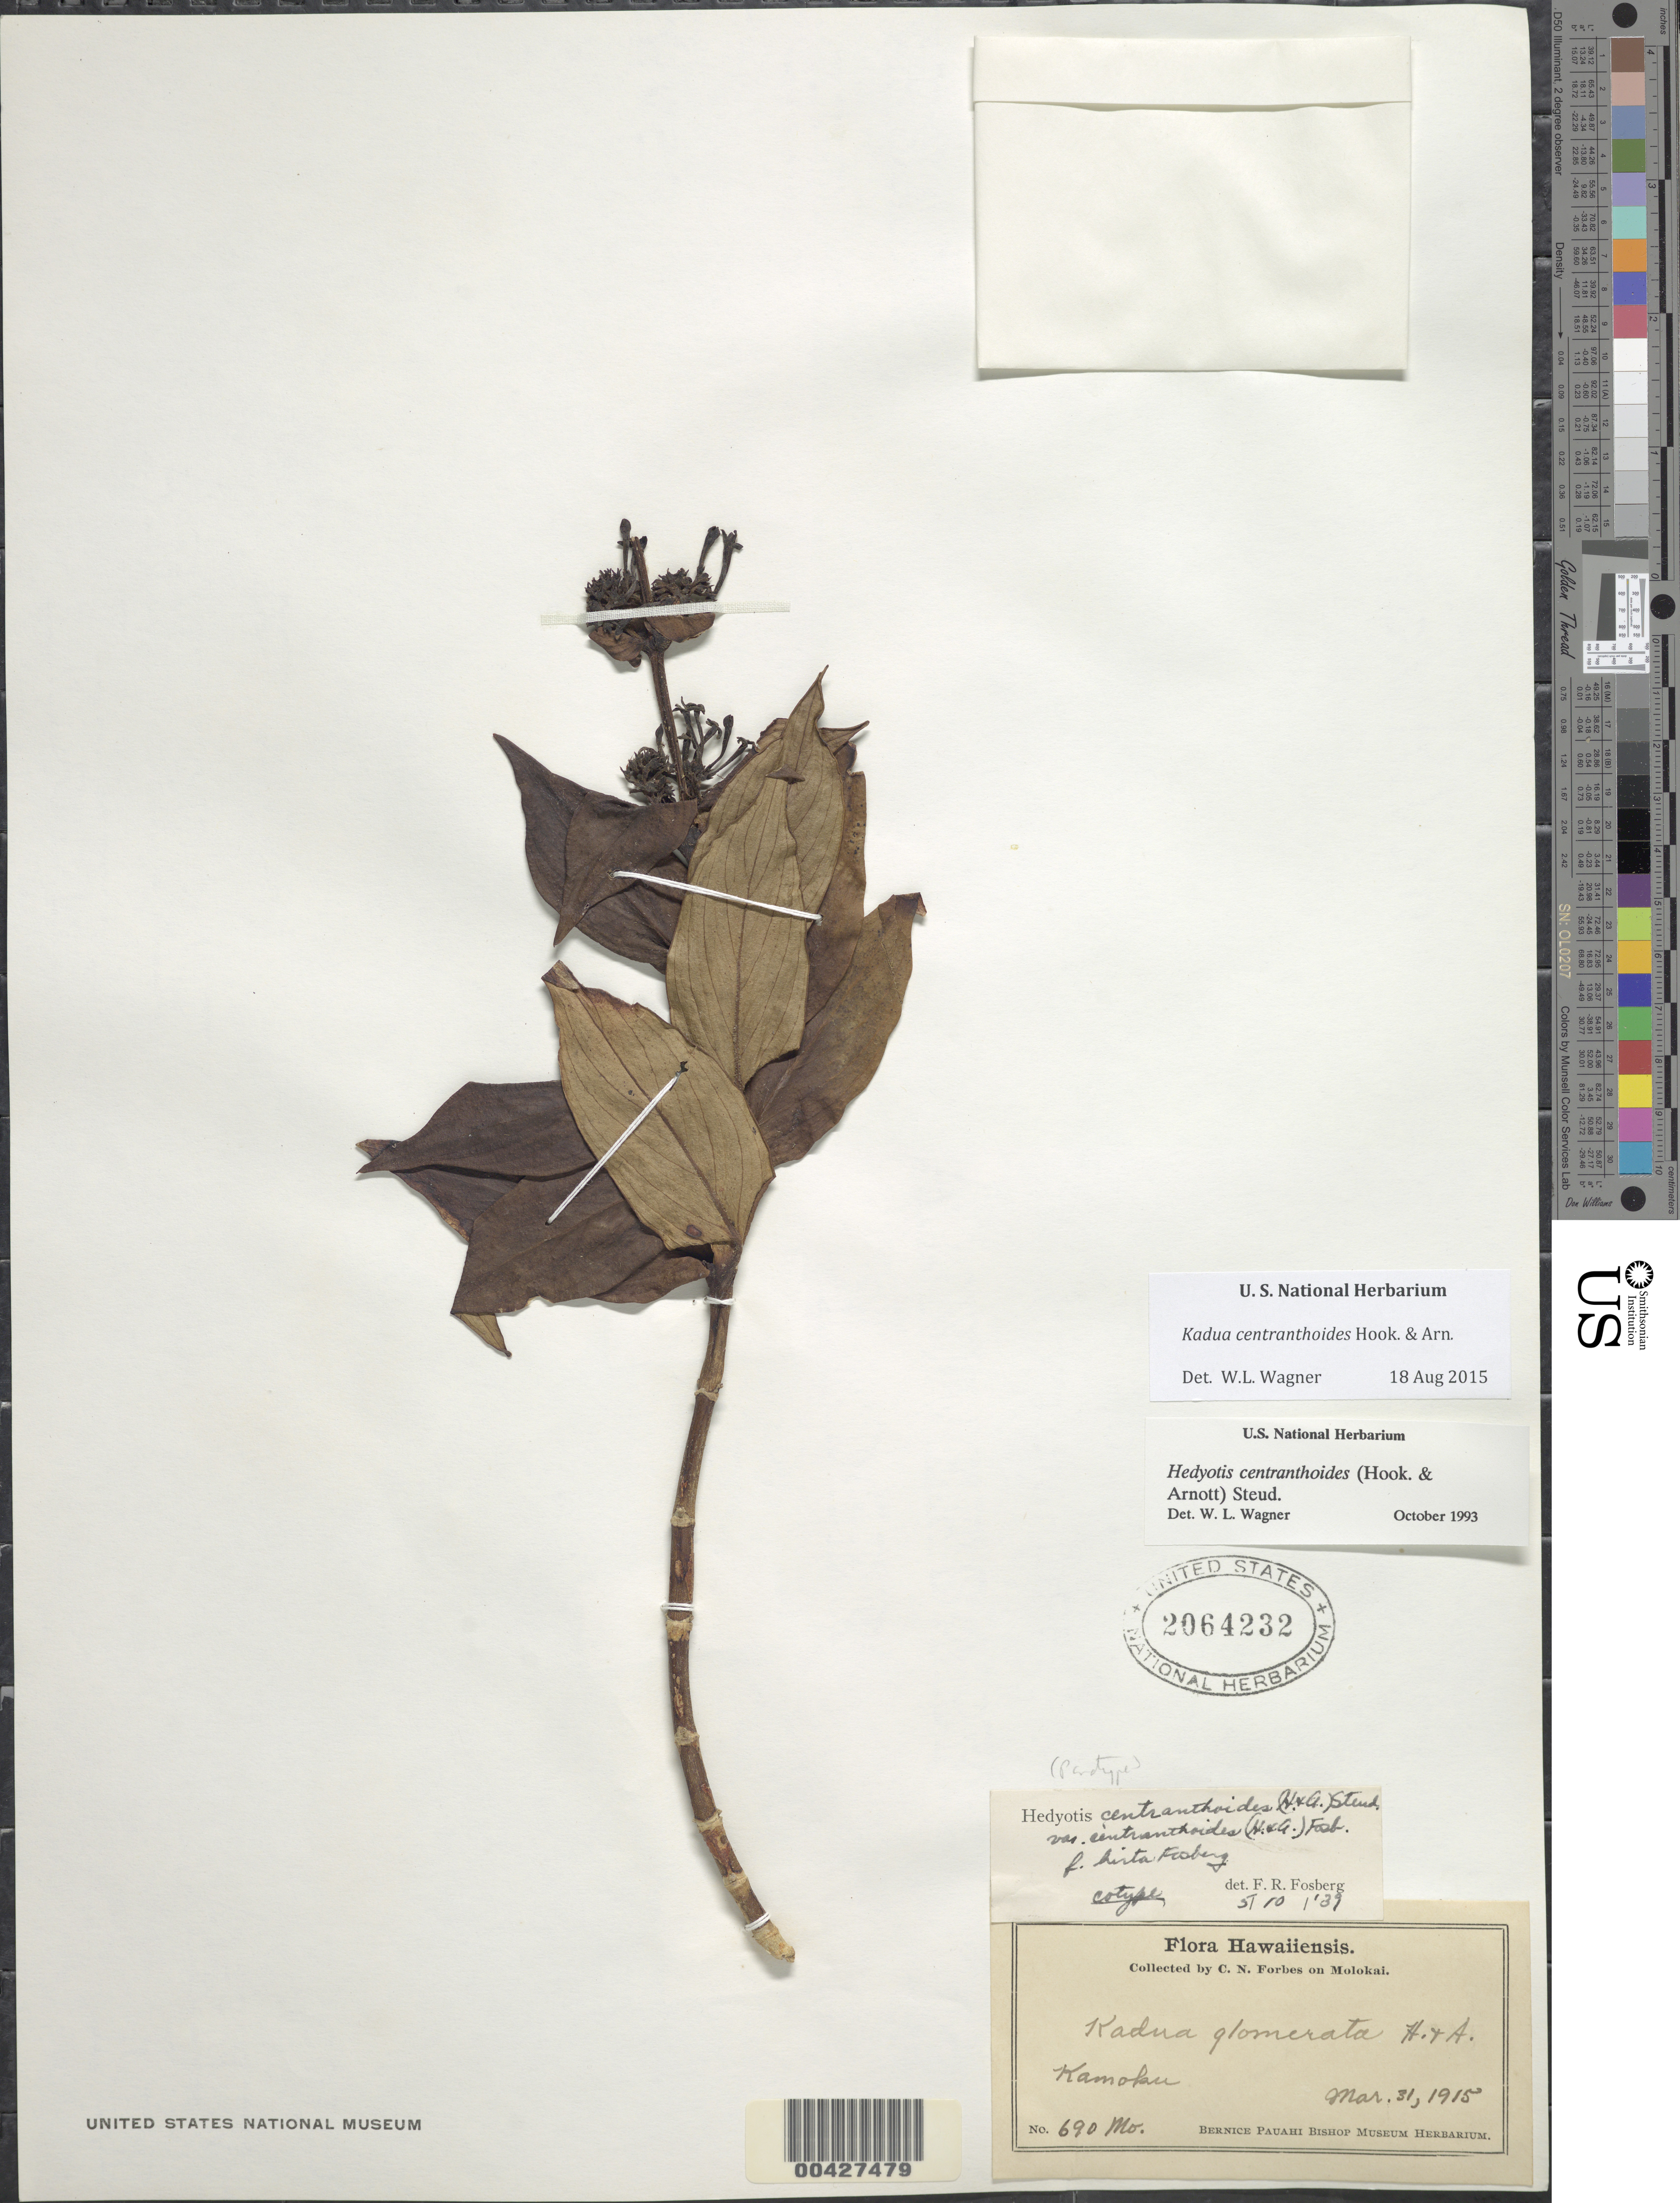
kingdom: Plantae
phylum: Tracheophyta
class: Magnoliopsida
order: Gentianales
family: Rubiaceae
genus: Kadua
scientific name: Kadua centranthoides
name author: Hook. & Arn.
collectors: C. N. Forbes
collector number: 690.Mo.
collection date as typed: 31 Mar 1915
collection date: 1915-03-31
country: United States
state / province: Hawaii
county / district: Maui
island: Moloka'i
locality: Kamoku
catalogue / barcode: US 2064232